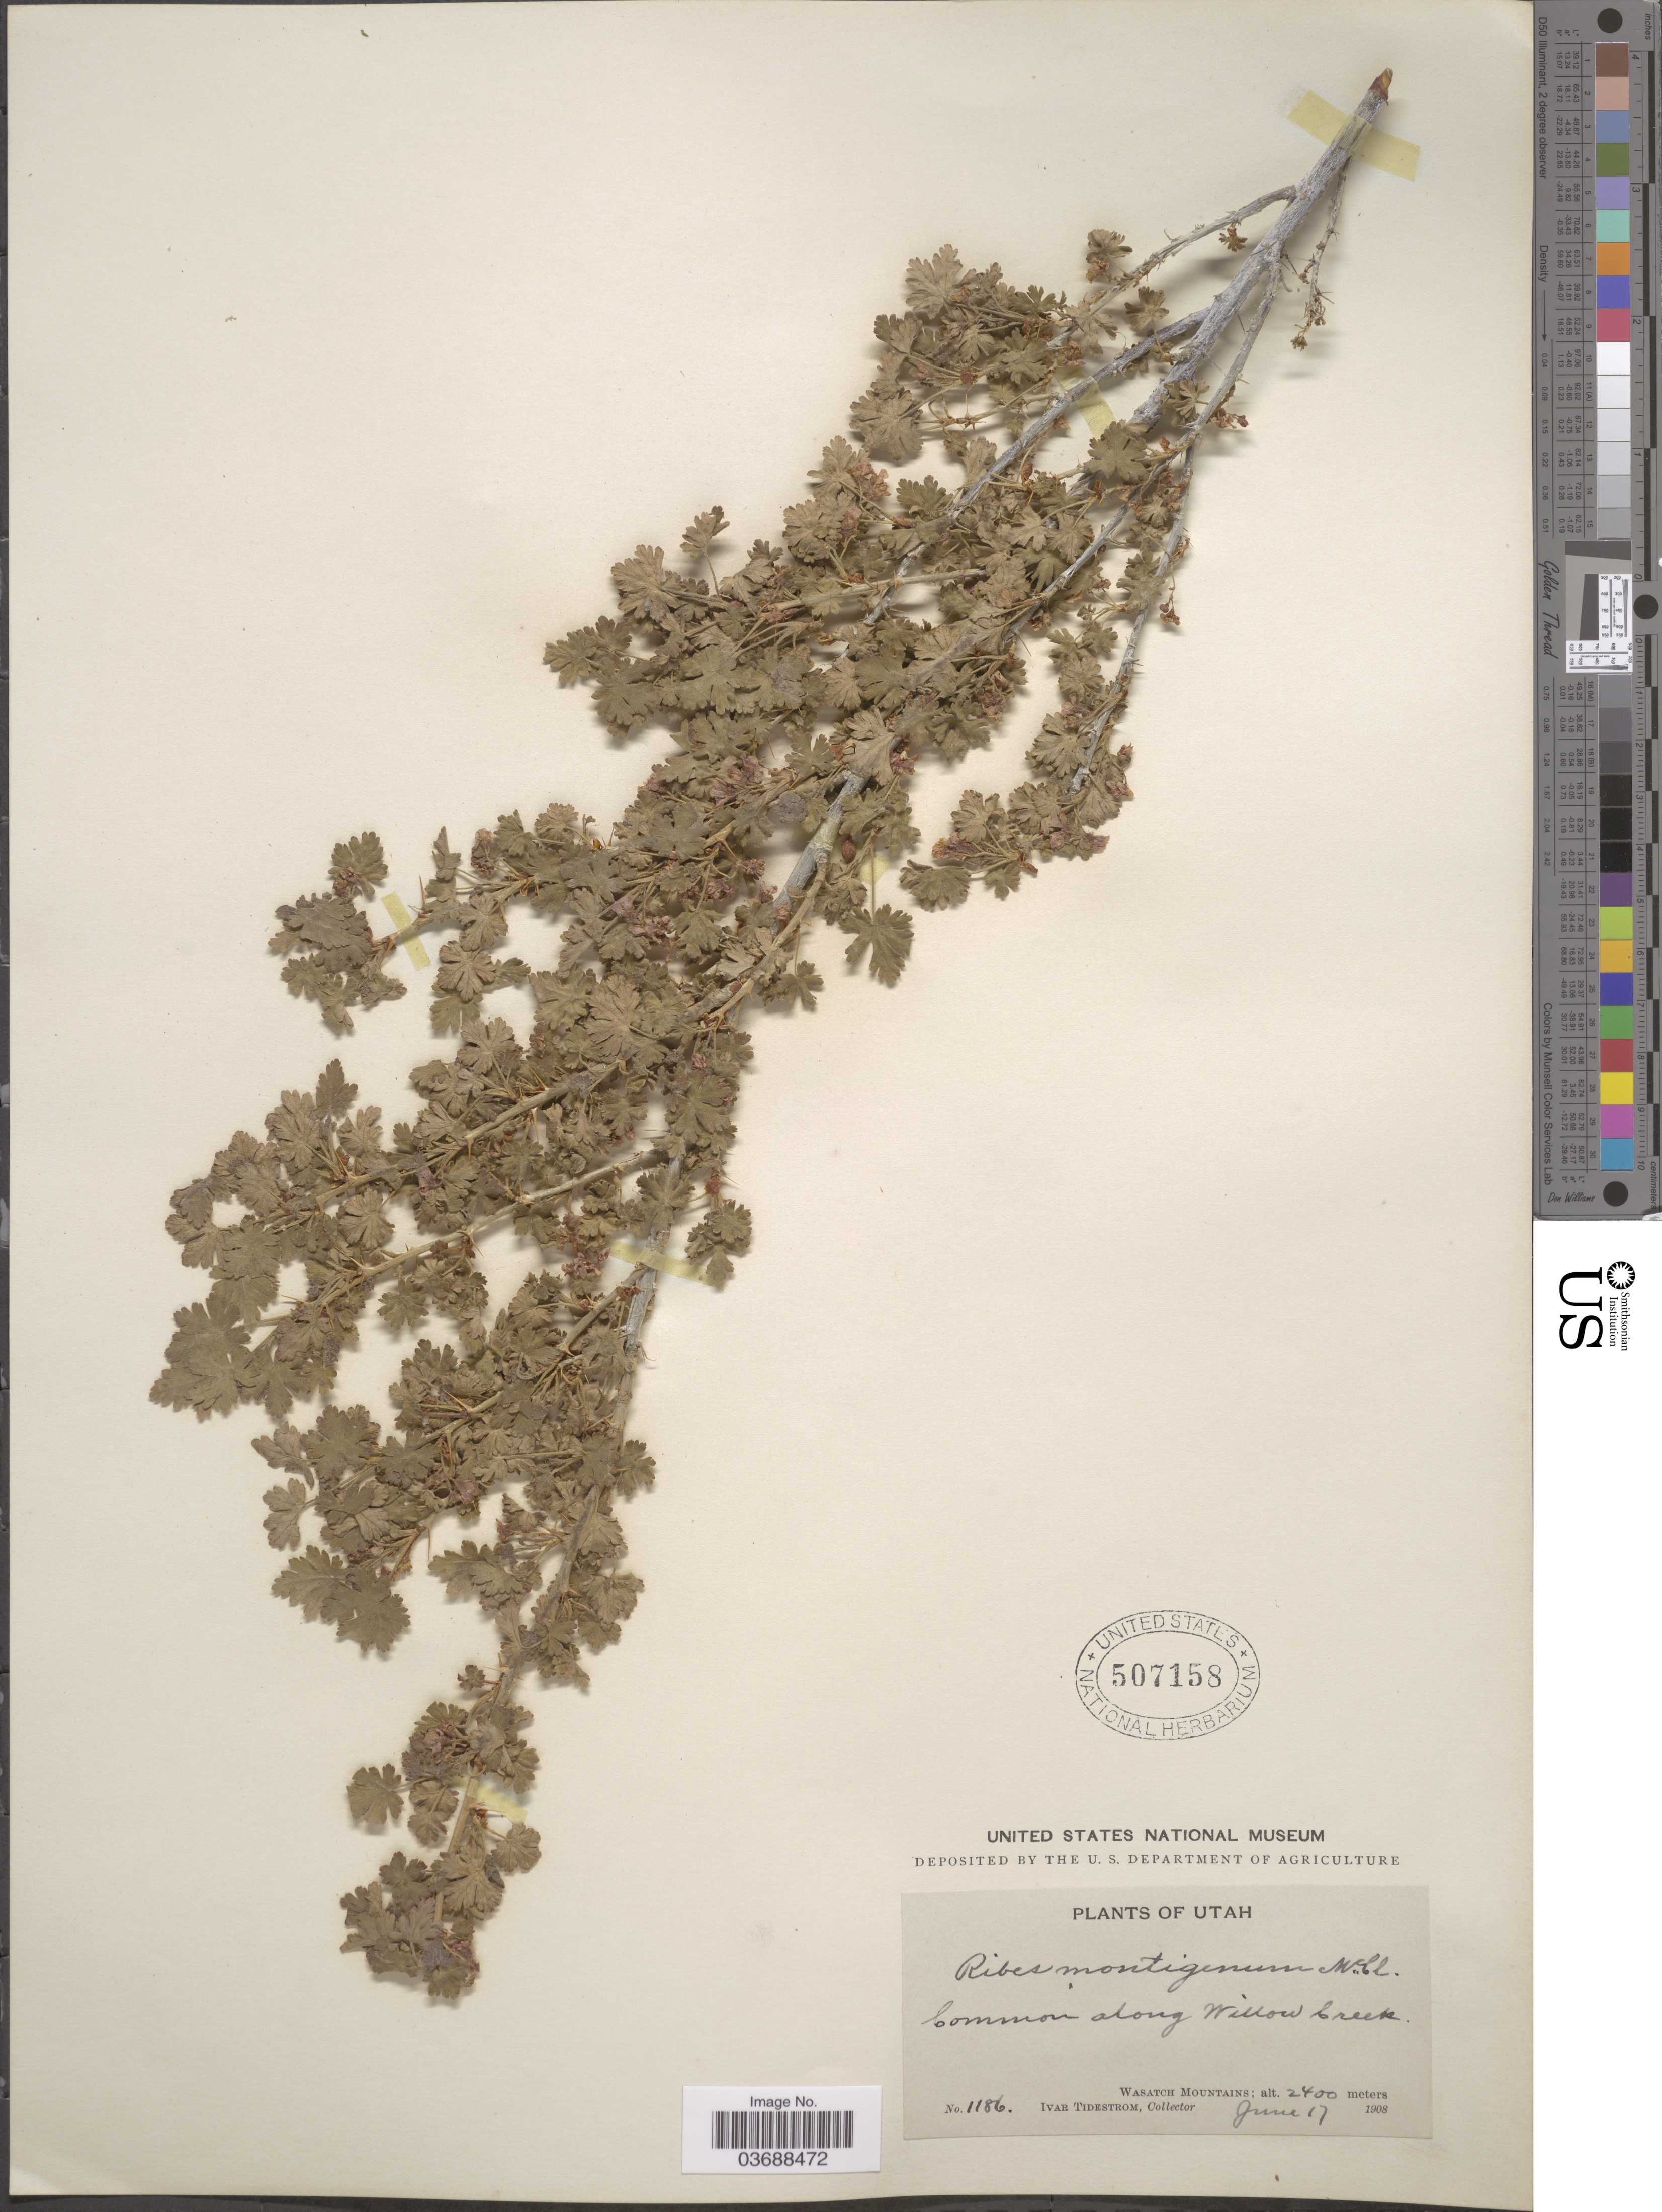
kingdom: Plantae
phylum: Tracheophyta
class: Magnoliopsida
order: Saxifragales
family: Grossulariaceae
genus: Ribes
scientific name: Ribes montigenum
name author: McClatchie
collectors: I. F. Tidestrom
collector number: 1186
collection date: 1908-06-17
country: United States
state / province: Utah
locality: Common along Willow Creek. Wasatch Mountains.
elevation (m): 2400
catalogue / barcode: US 507158